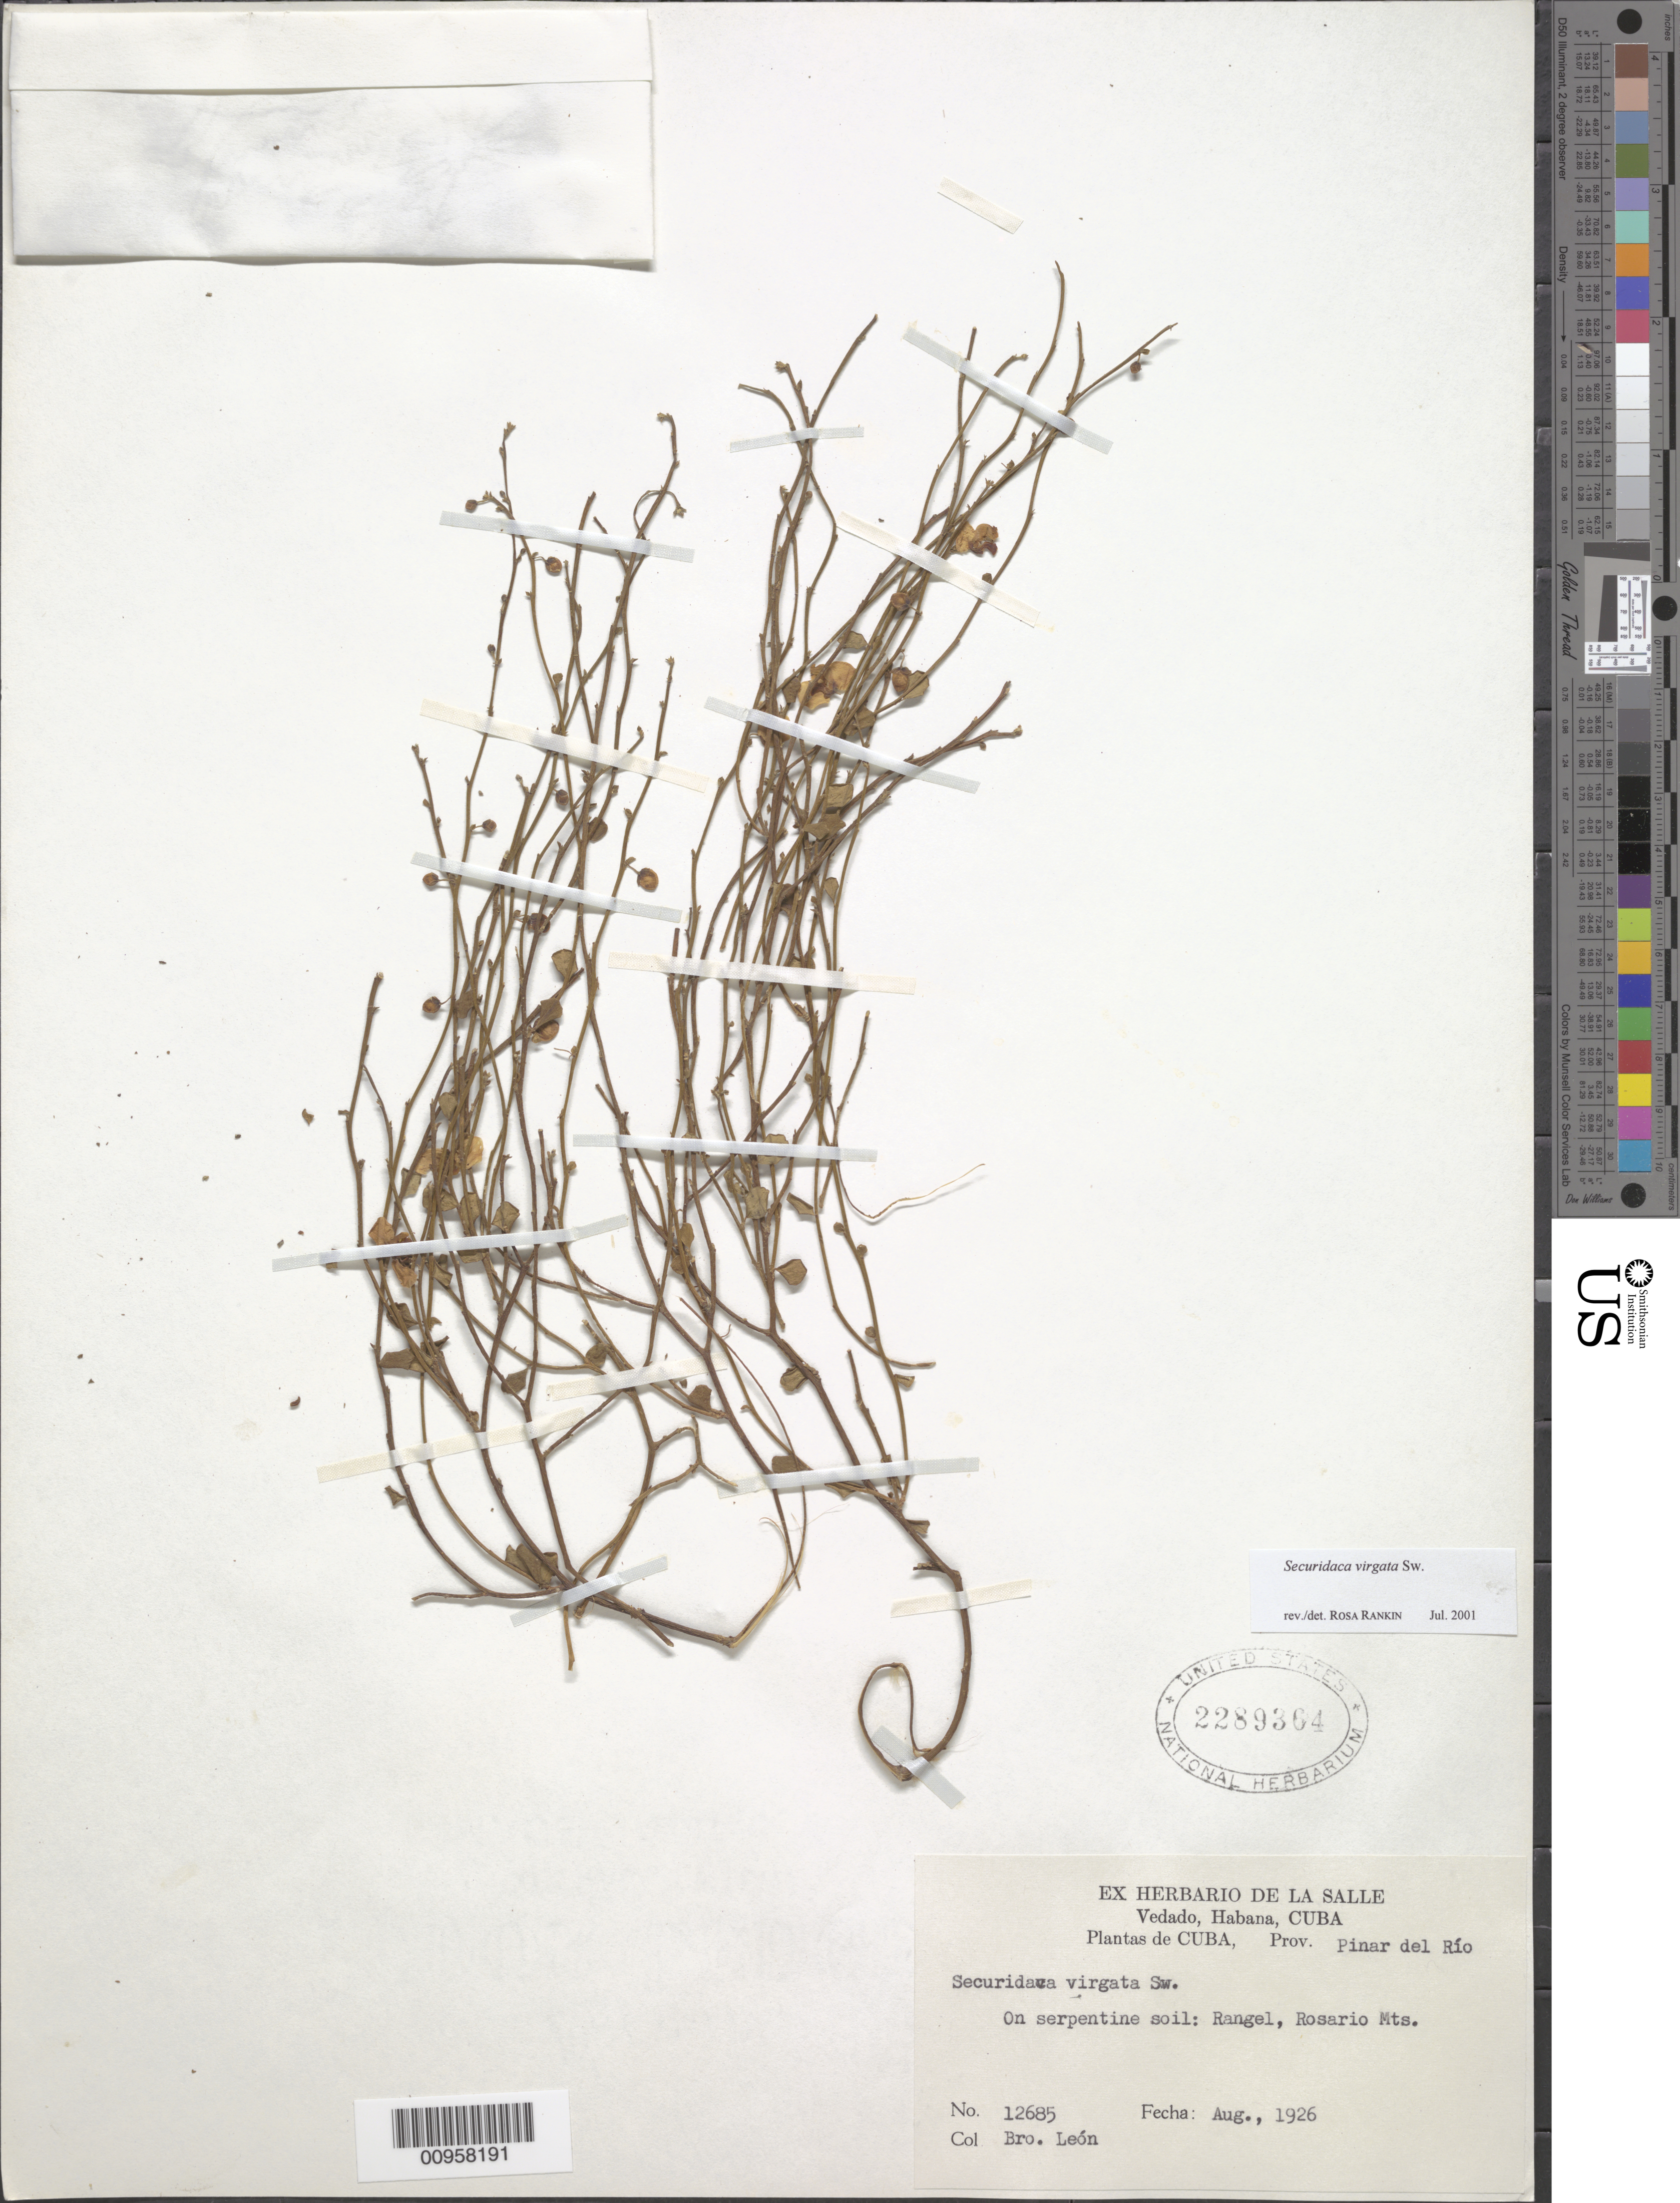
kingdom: Plantae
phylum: Tracheophyta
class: Magnoliopsida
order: Fabales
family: Polygalaceae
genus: Securidaca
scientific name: Securidaca virgata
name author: Sw.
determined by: Rankin Rodriguez, Rosa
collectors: Bro. León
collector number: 12685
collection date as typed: Aug 1926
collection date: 1926-08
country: Cuba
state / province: Pinar del Rio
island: Cuba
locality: Rangel, Rosario Mountains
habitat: On serpentine soil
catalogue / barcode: US 2289364